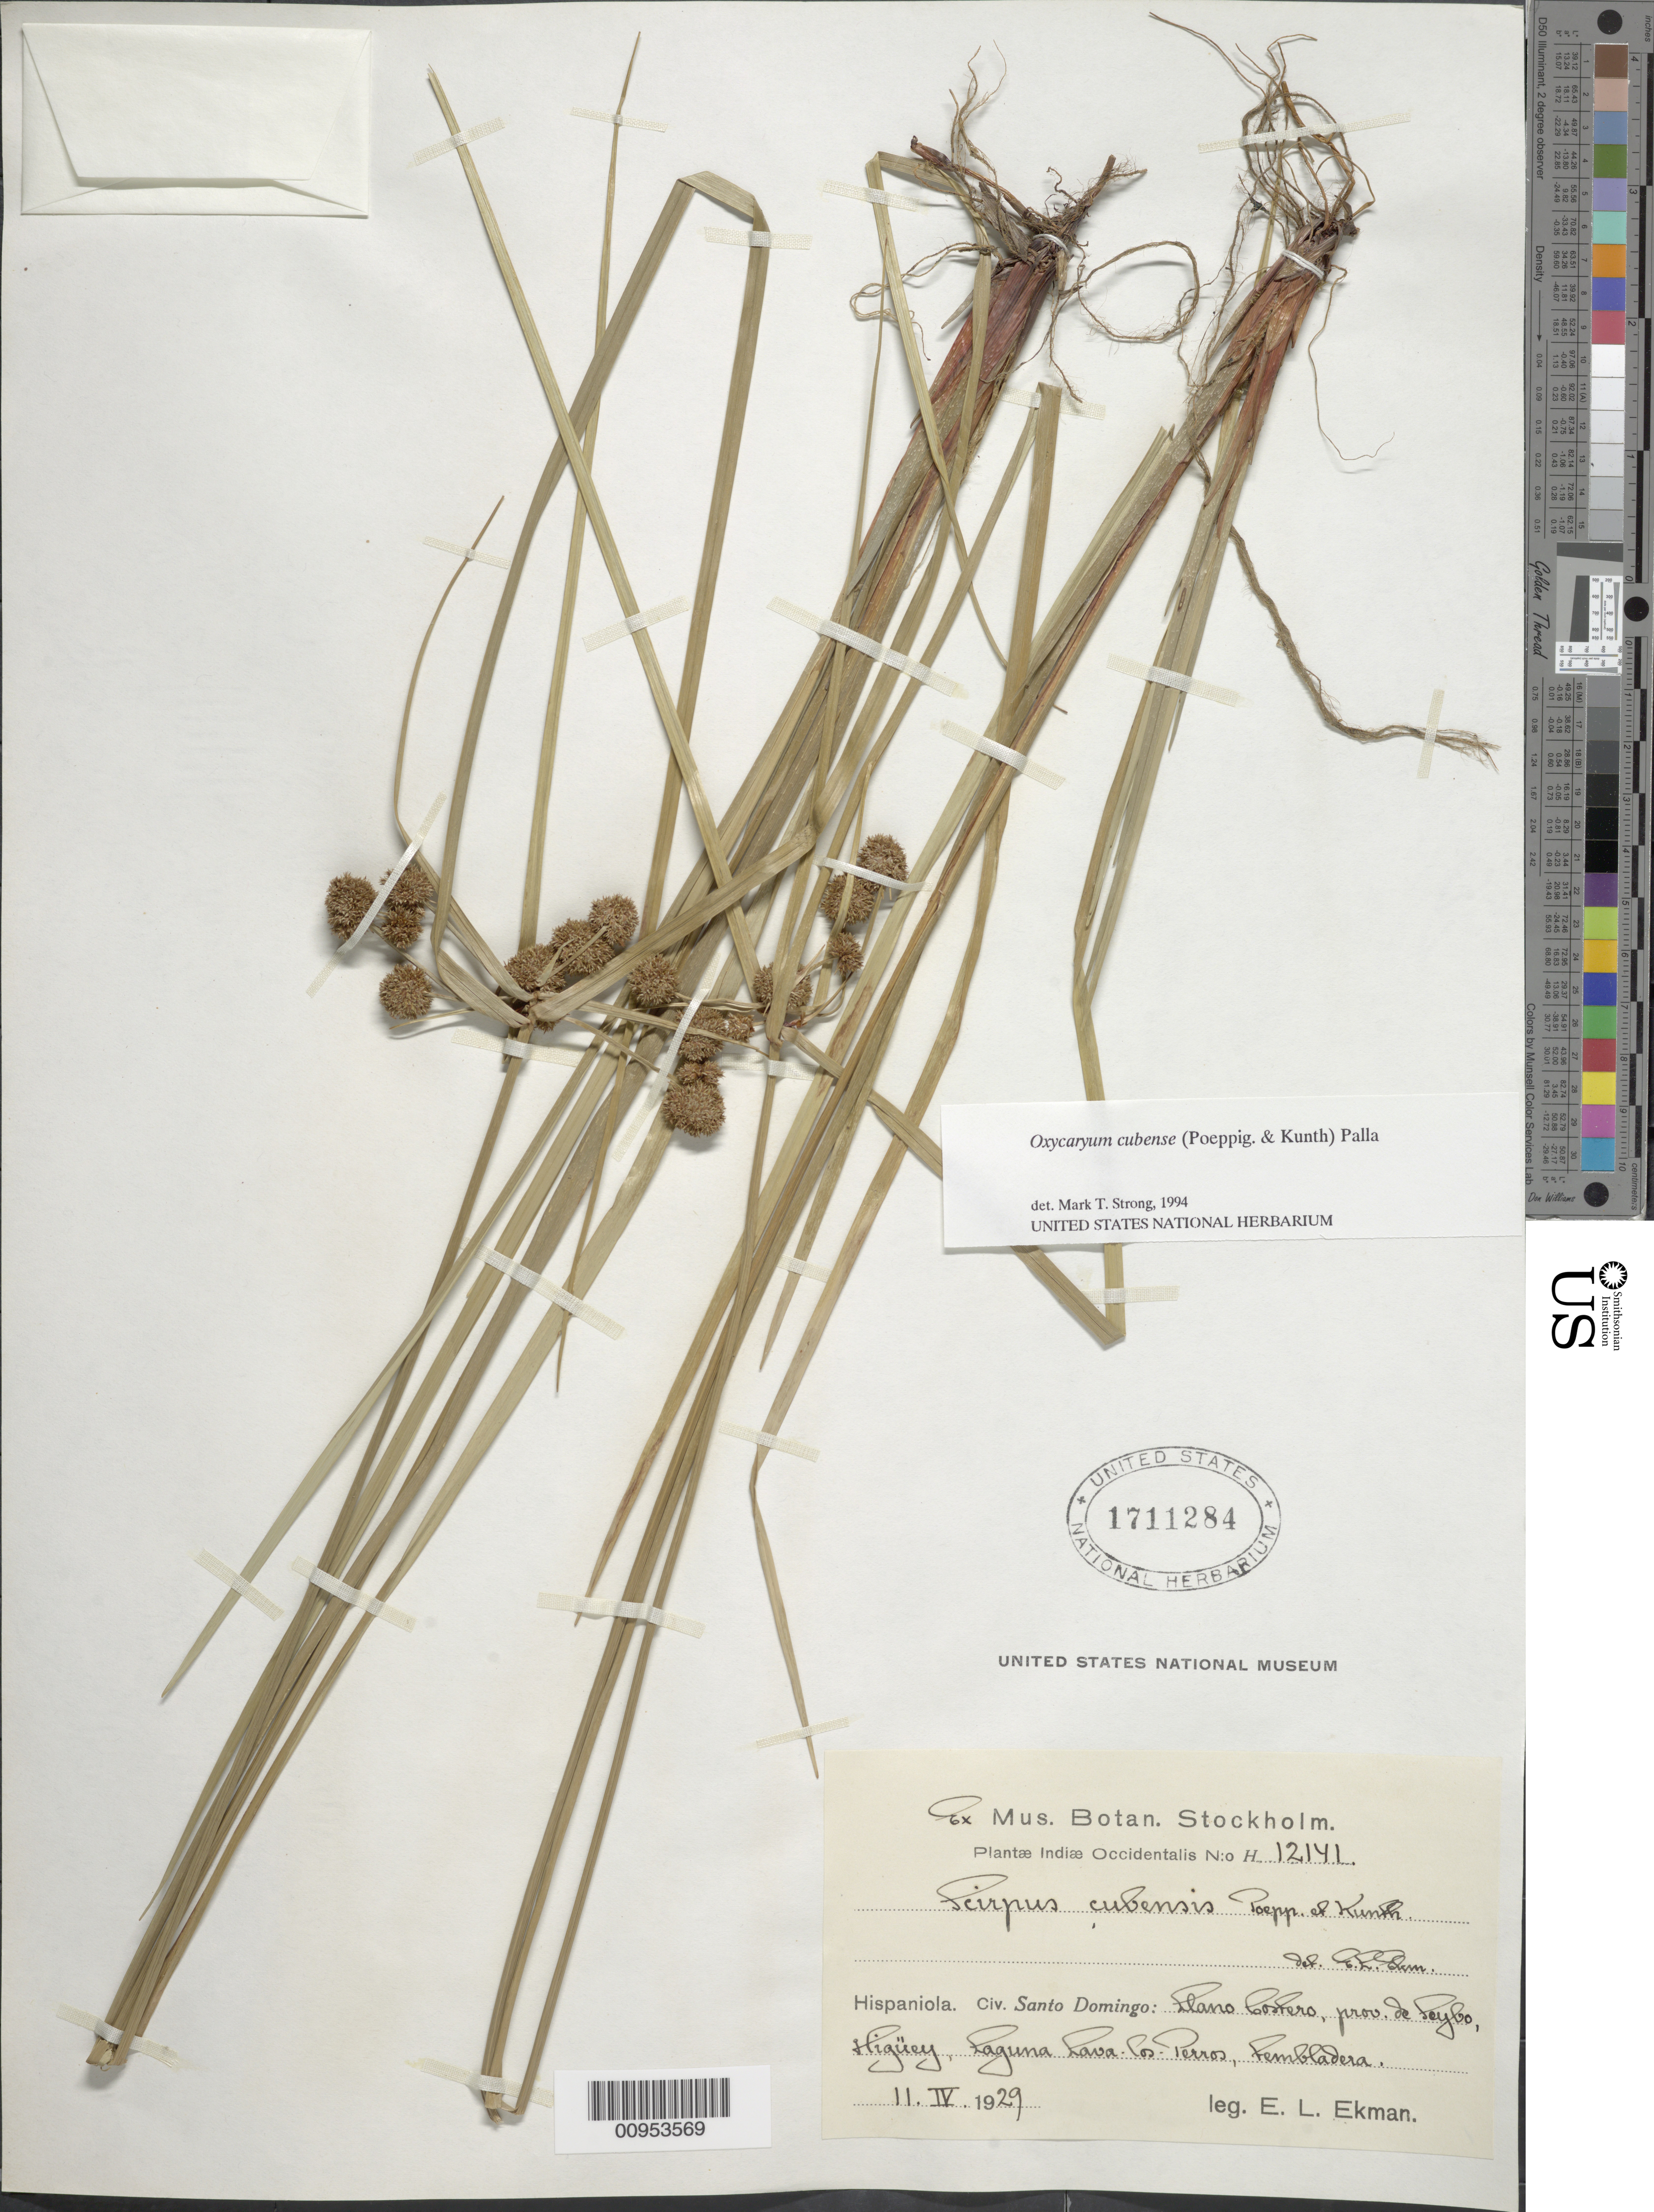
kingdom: Plantae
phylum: Tracheophyta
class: Liliopsida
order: Poales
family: Cyperaceae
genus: Cyperus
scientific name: Cyperus blepharoleptos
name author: Steud.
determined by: Strong, M. T., (US), Smithsonian Institution - National Museum of Natural History (UNITED STATES)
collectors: E. L. Ekman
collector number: H 12141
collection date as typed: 11 Apr 1929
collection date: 1929-04-11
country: Dominican Republic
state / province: El Seibo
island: Hispaniola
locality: Llano Costero, Higüey, Laguna Lava los Perros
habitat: Tembladera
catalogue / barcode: US 1711284